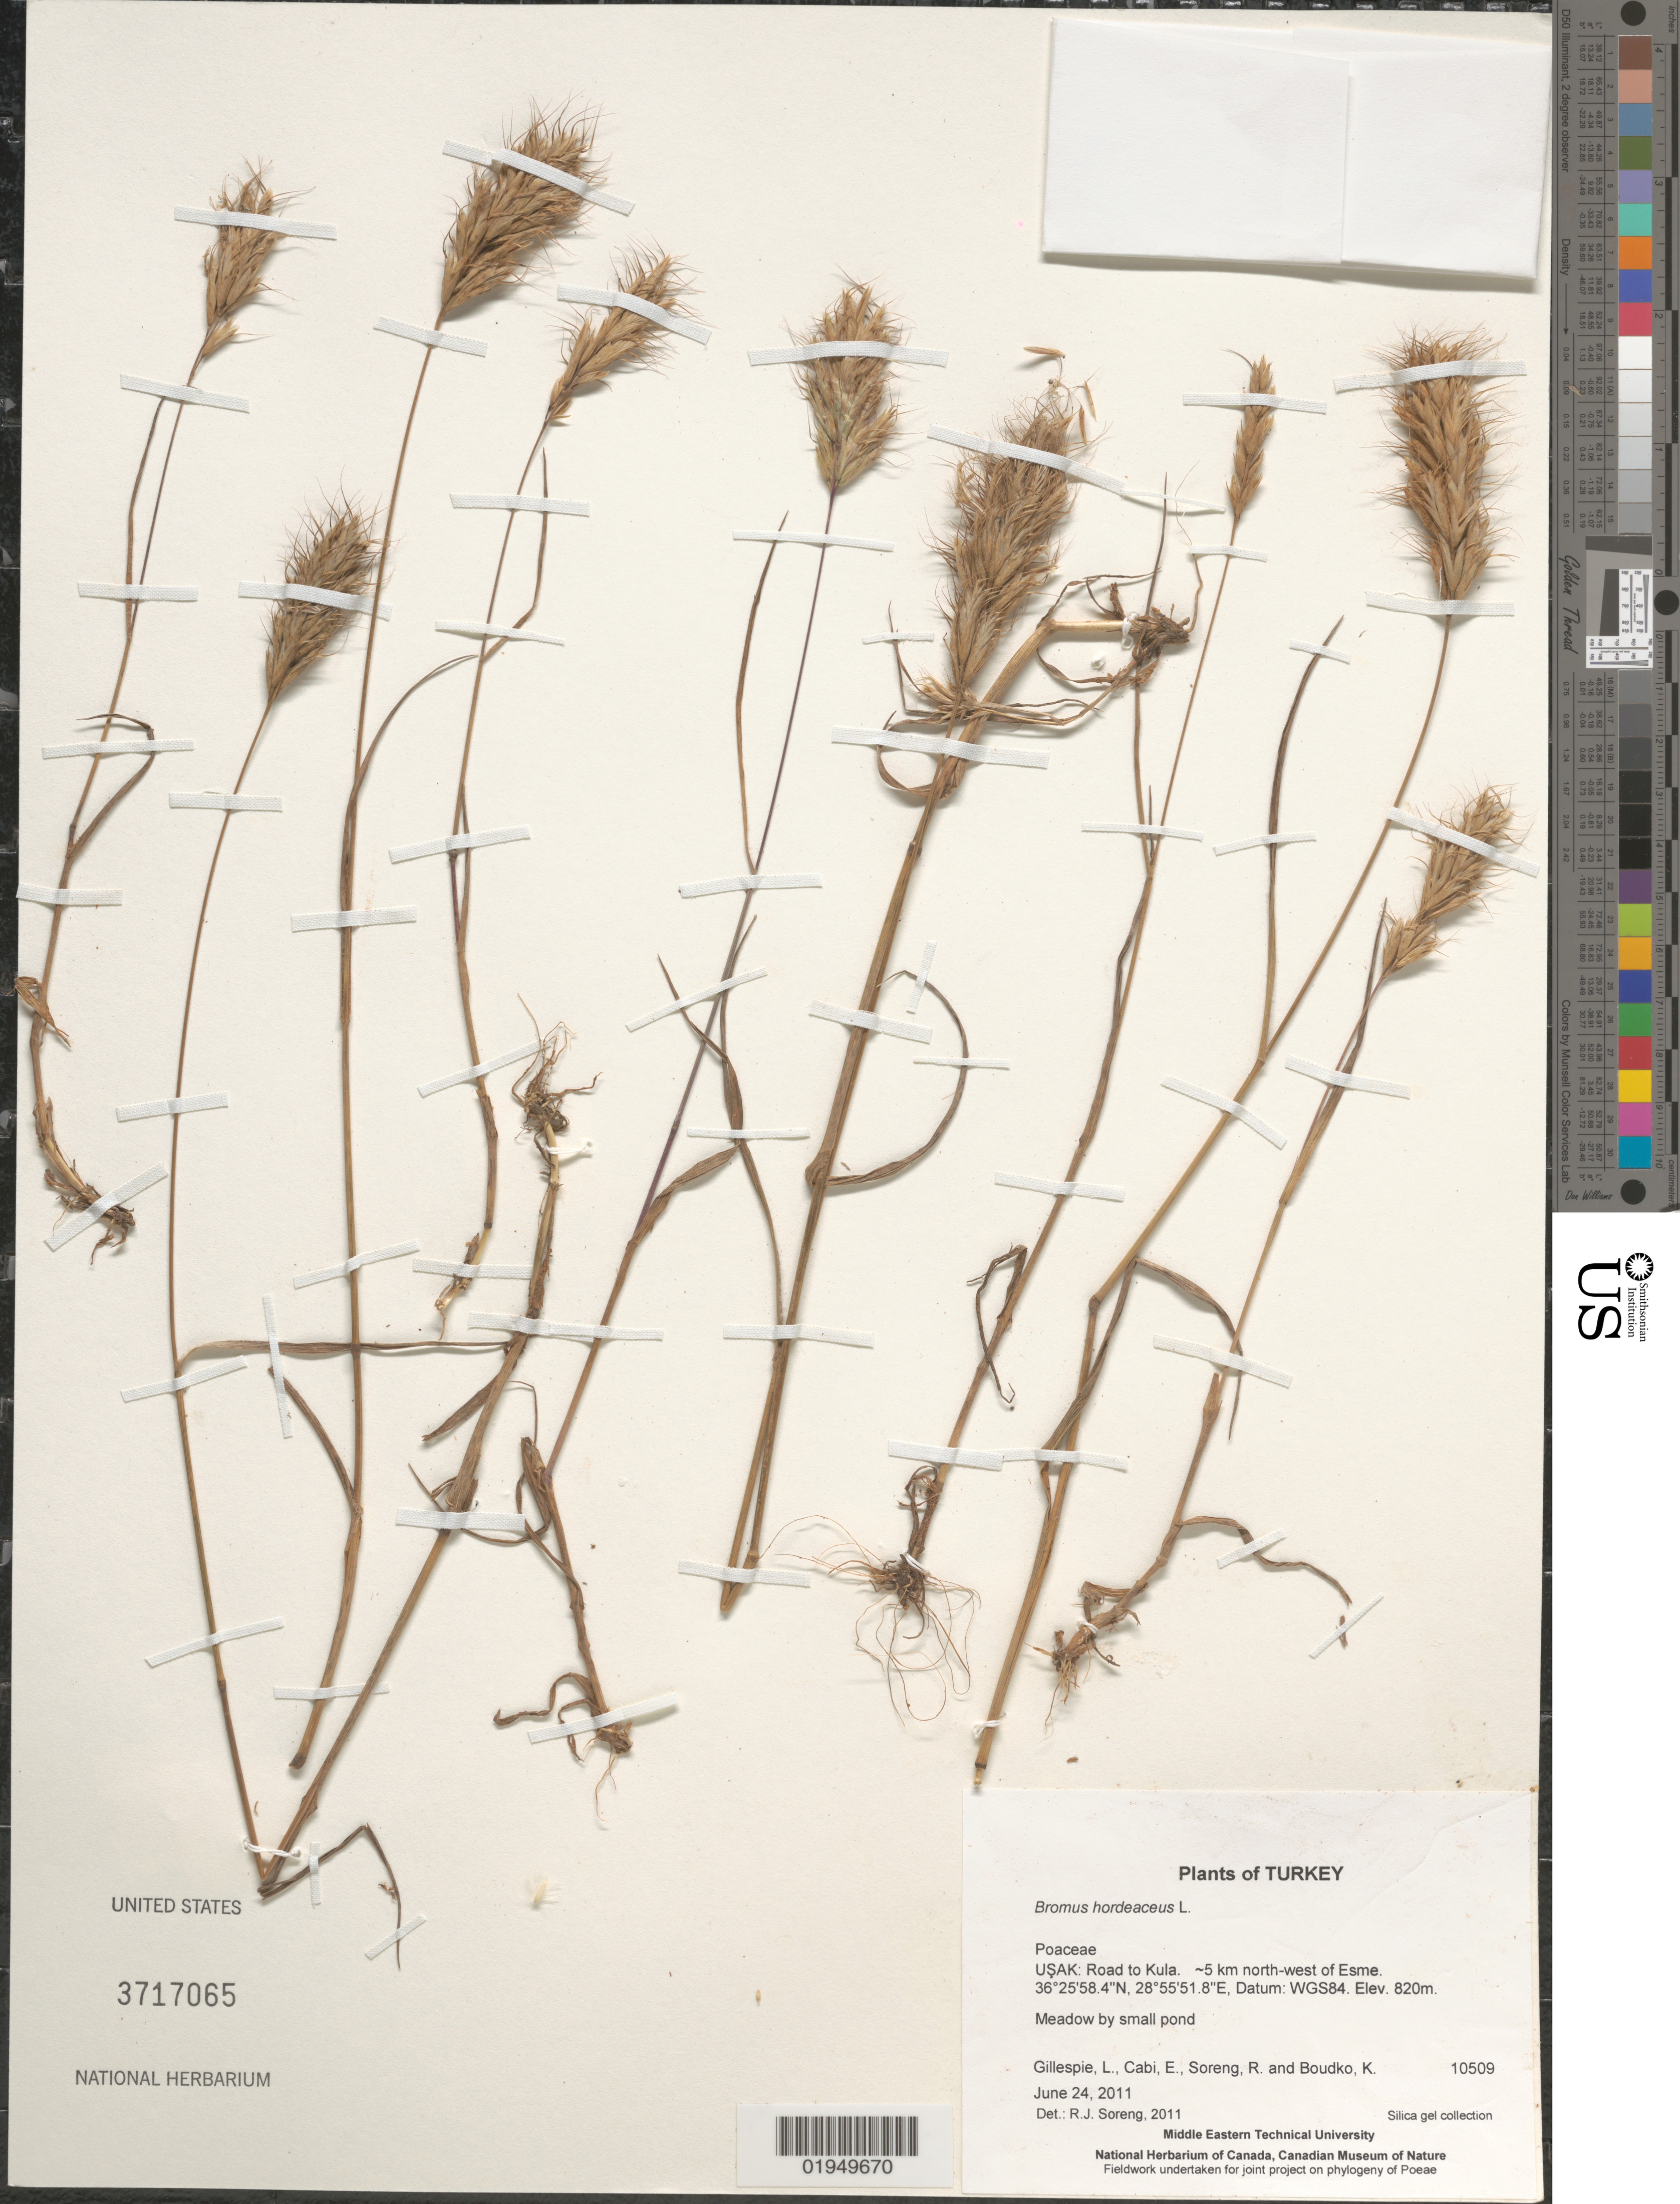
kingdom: Plantae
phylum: Tracheophyta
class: Liliopsida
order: Poales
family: Poaceae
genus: Bromus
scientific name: Bromus hordeaceus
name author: L.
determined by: Soreng, Robert J., Research Associate (BOT), Smithsonian Institution - National Museum of Natural History (UNITED STATES)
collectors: L. J. Gillespie, E. Cabi, R. J. Soreng & K. Boudko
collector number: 10509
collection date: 2011-06-24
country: Turkey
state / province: Usak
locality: Road to Kula. ~5 km north-west of Esme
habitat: Meadow by small pond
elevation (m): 820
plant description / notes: Whole plant used for DNA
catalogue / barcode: US 3717065